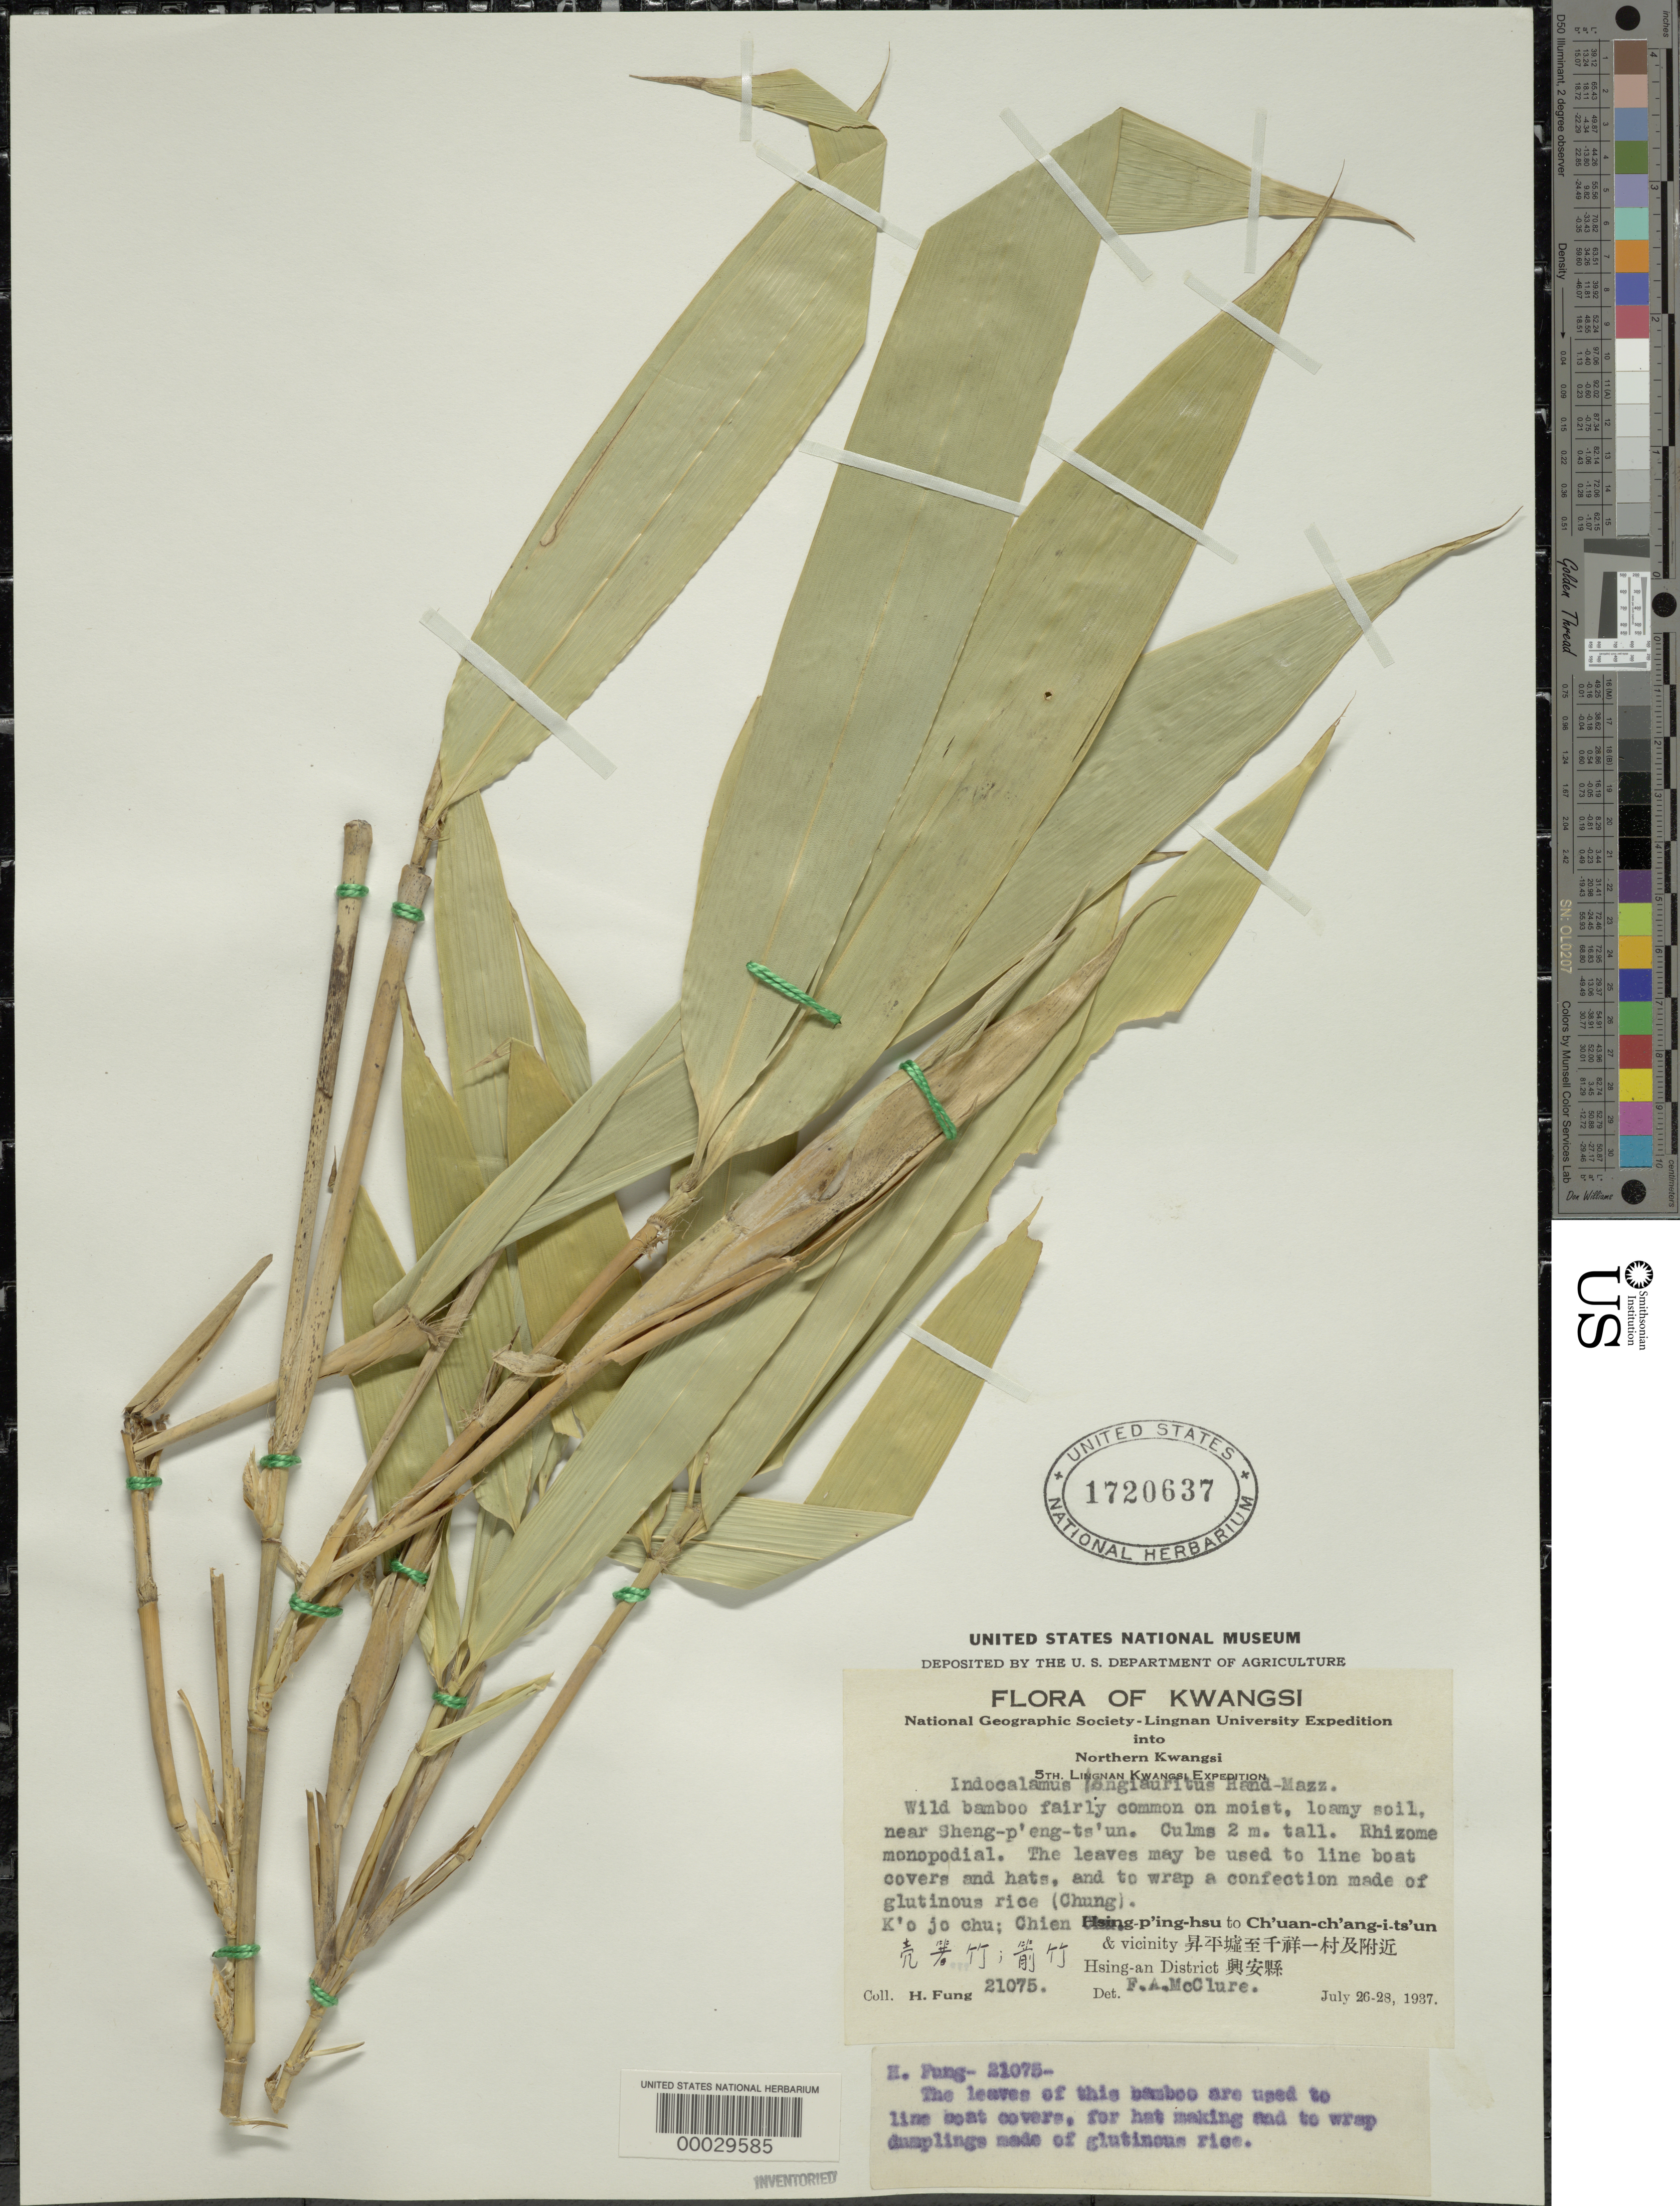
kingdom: Plantae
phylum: Tracheophyta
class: Liliopsida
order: Poales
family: Poaceae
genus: Indocalamus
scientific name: Indocalamus longiauritus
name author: Hand.-Mazz.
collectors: H. L. Fung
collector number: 21075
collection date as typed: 26 Jul 1937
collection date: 1937-07-26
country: China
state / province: Jiangxi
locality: Hsing-p'ing-hsu to ch'uan-ch'ang-i-t'sun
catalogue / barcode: US 1720637